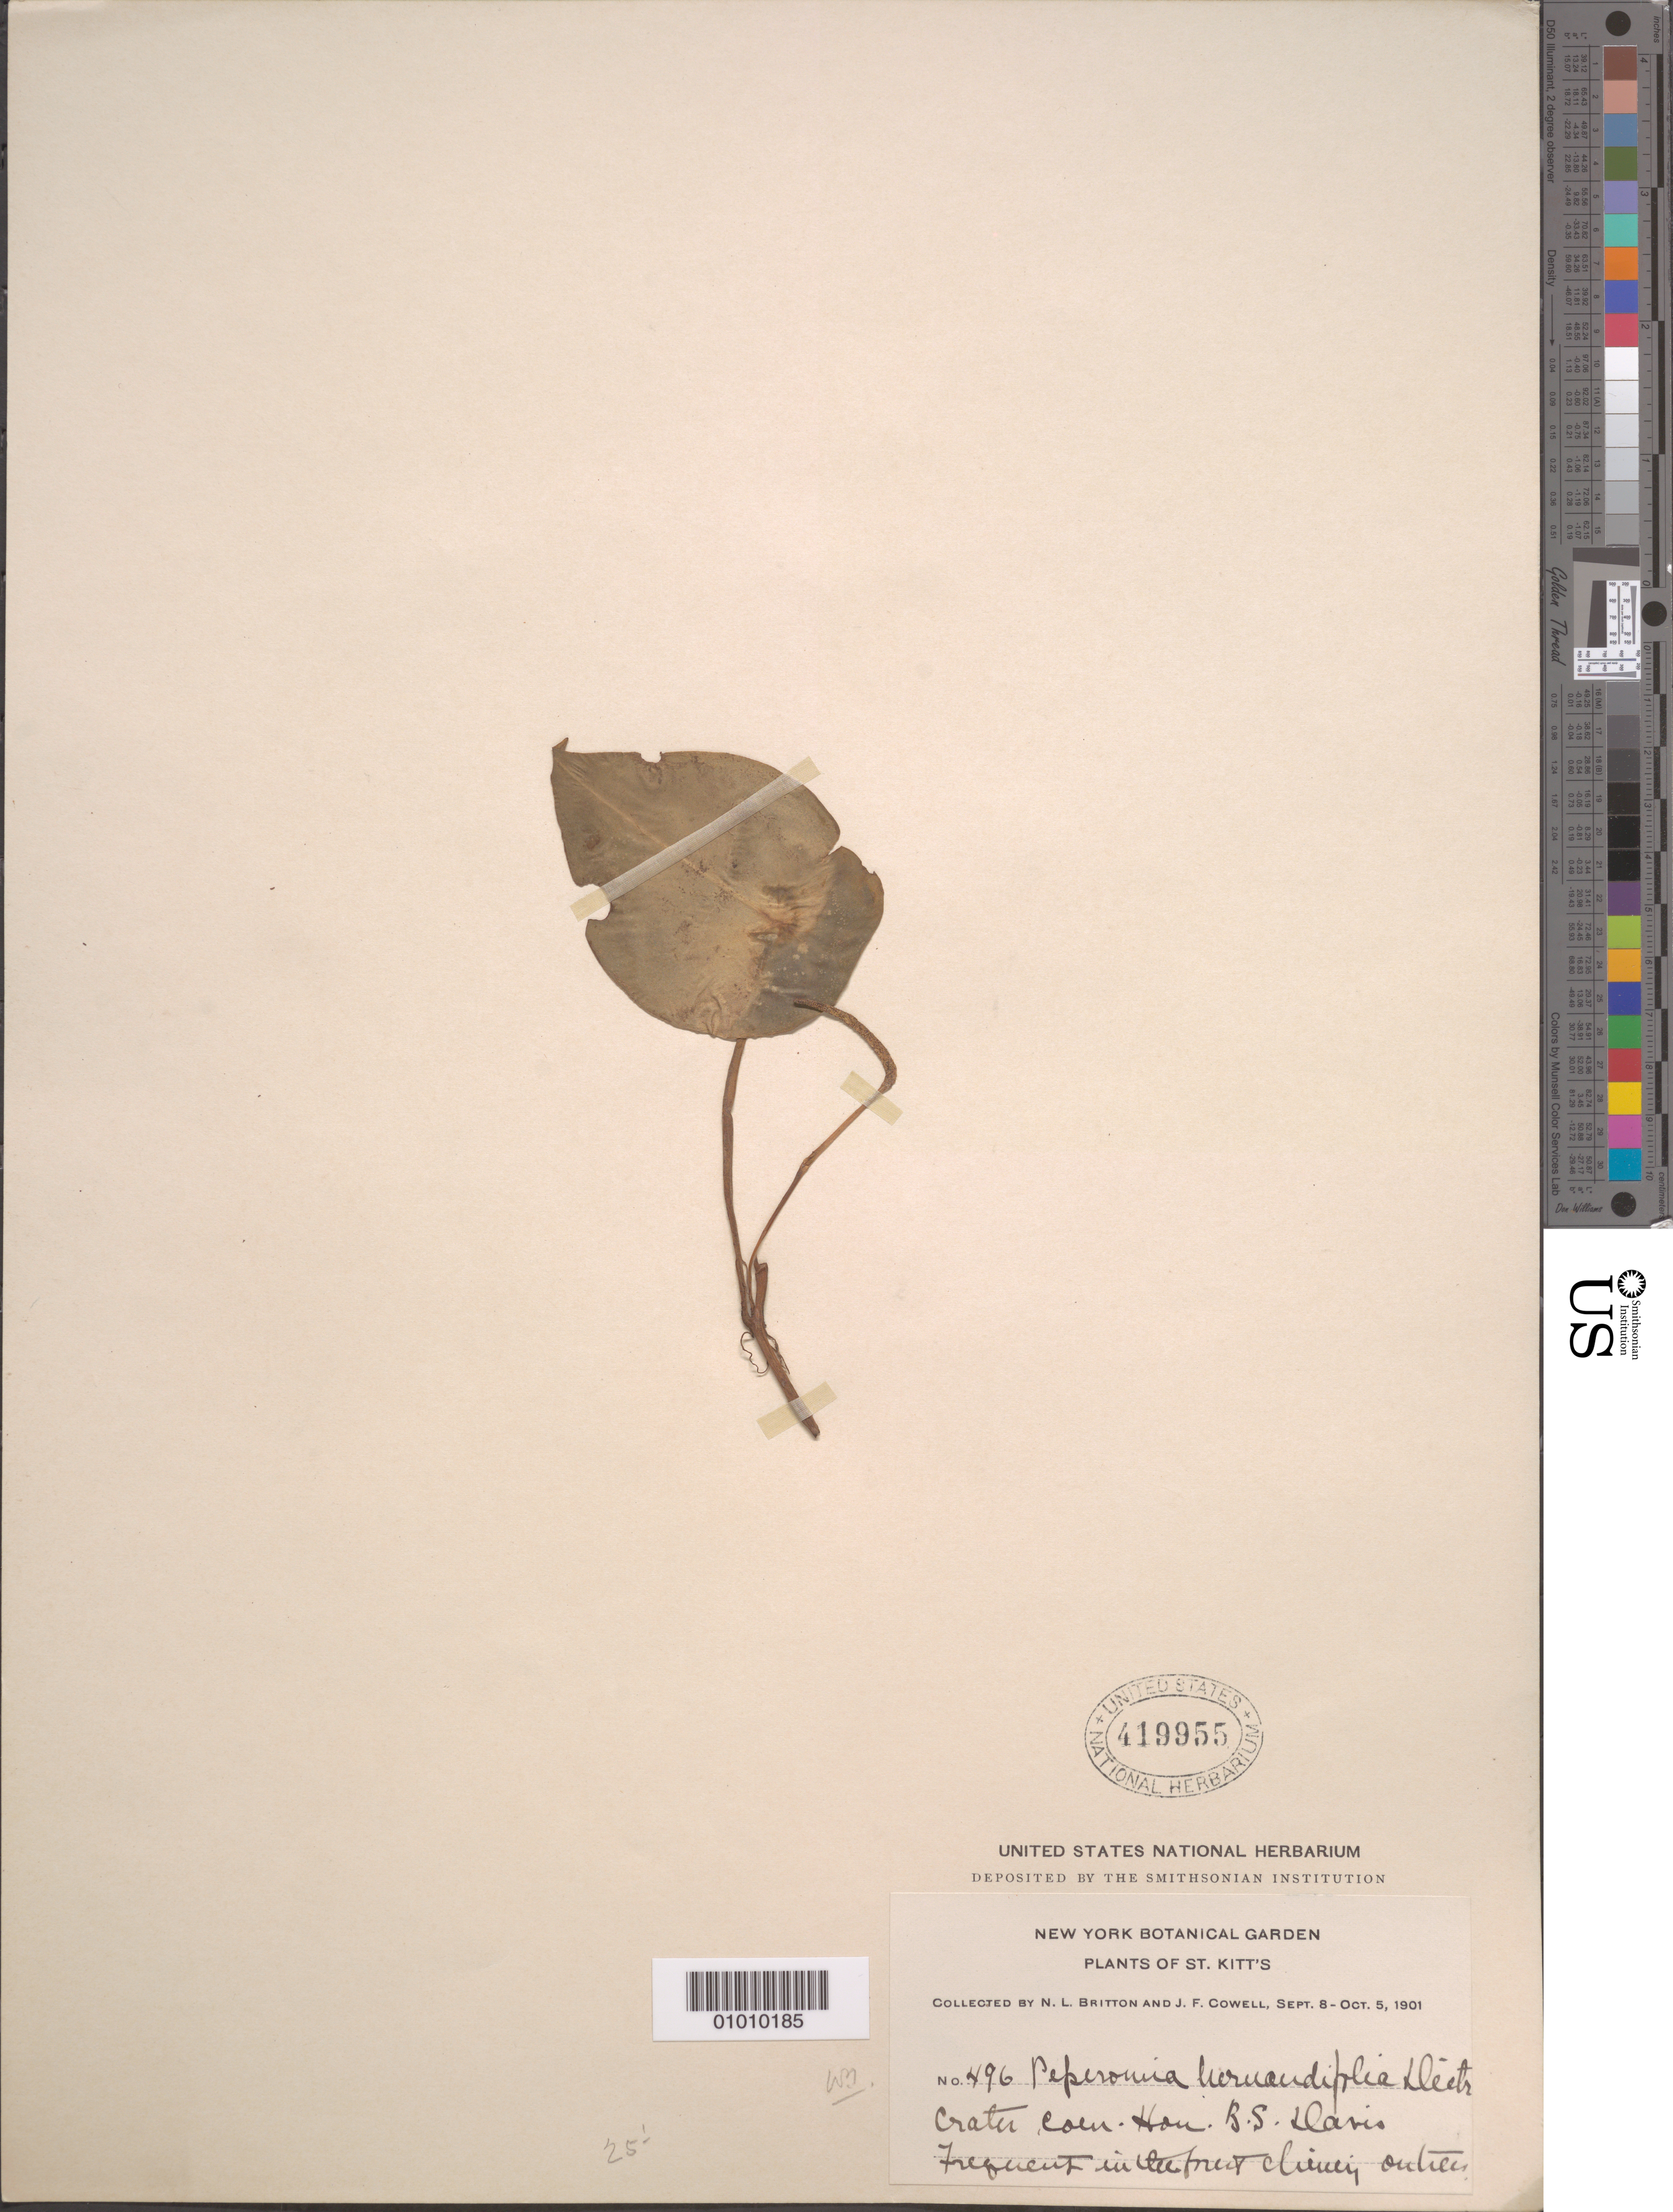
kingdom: Plantae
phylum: Tracheophyta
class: Magnoliopsida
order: Piperales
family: Piperaceae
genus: Peperomia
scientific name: Peperomia hernandiifolia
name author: (Vahl) A. Dietr.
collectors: N. Britton & J. F. Cowell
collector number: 496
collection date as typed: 08 Sep 1901 to 05 Oct 1901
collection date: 1901-09-08/1901-10-05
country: St. Christopher-Nevis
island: St. Christopher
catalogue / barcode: US 419955